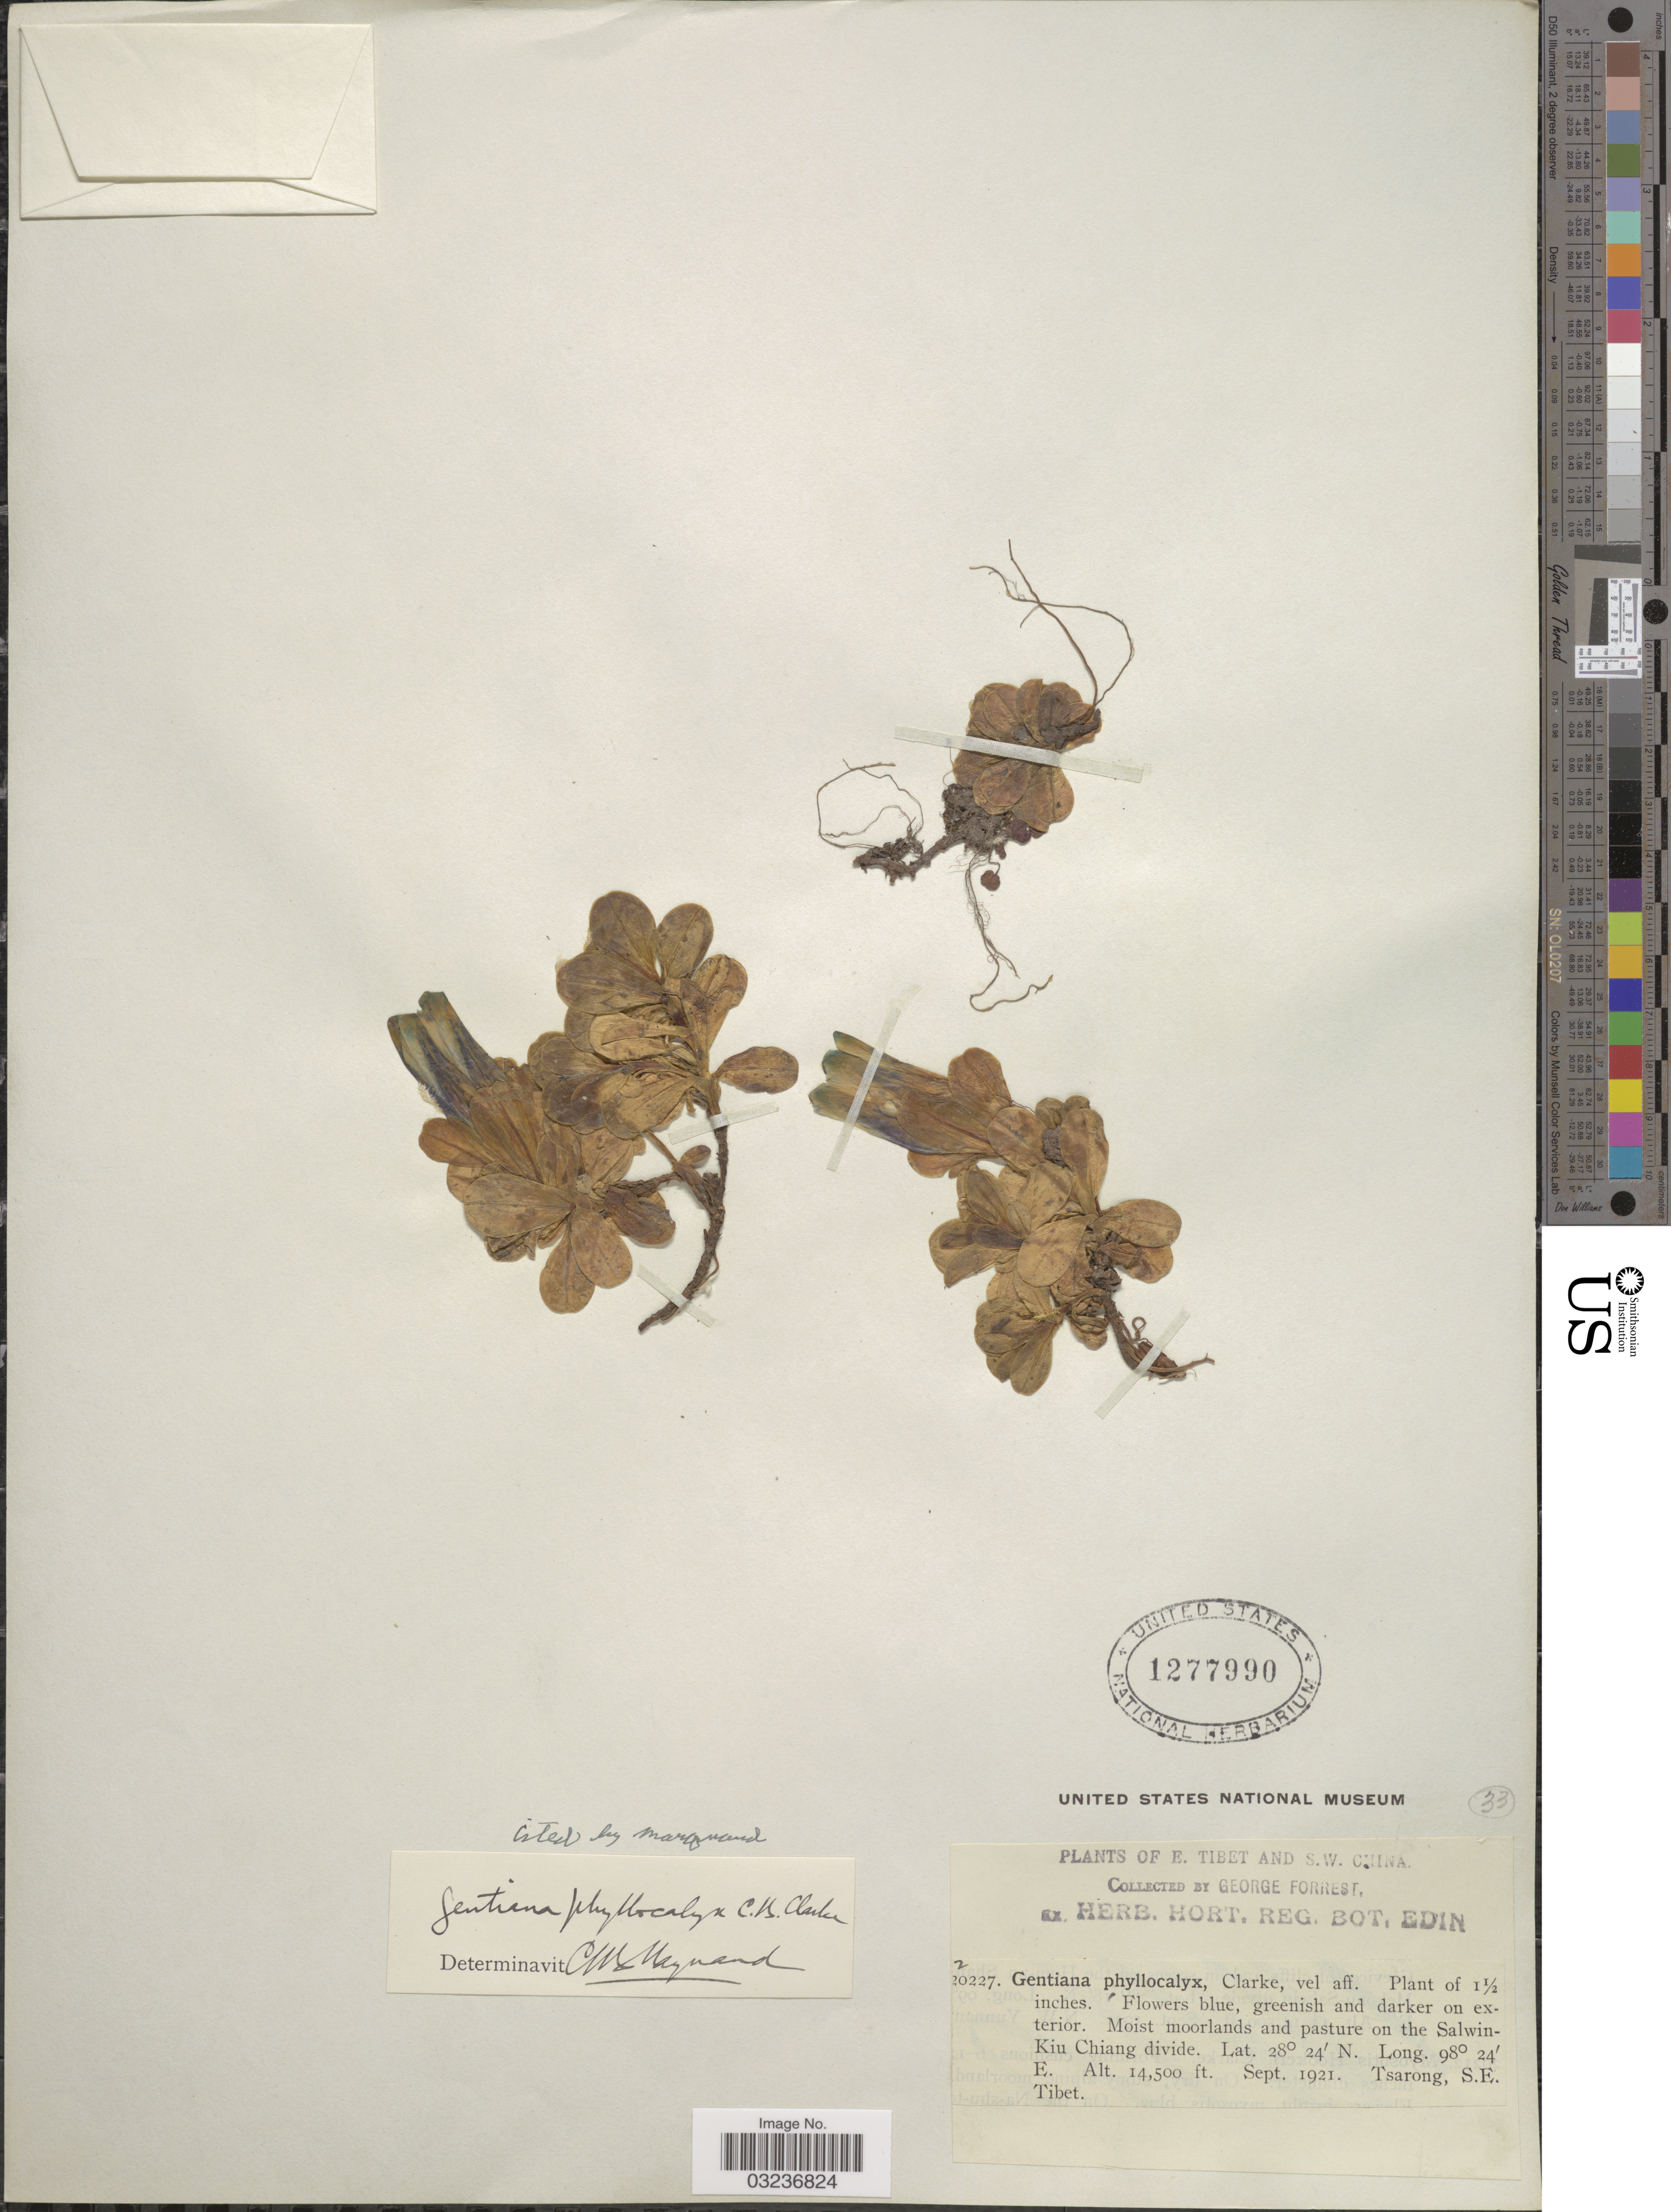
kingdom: Plantae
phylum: Tracheophyta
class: Magnoliopsida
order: Gentianales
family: Gentianaceae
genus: Gentiana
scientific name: Gentiana phyllocalyx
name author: C.B. Clarke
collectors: G. Forrest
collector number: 20227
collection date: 1921-09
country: China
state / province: Xizang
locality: E. Tibet and S.W. China, Moist moorlands and pasture on the Salwin Kiu Chiang divide, Tsarong, S.E. Tibet.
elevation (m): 4420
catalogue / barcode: US 1277990